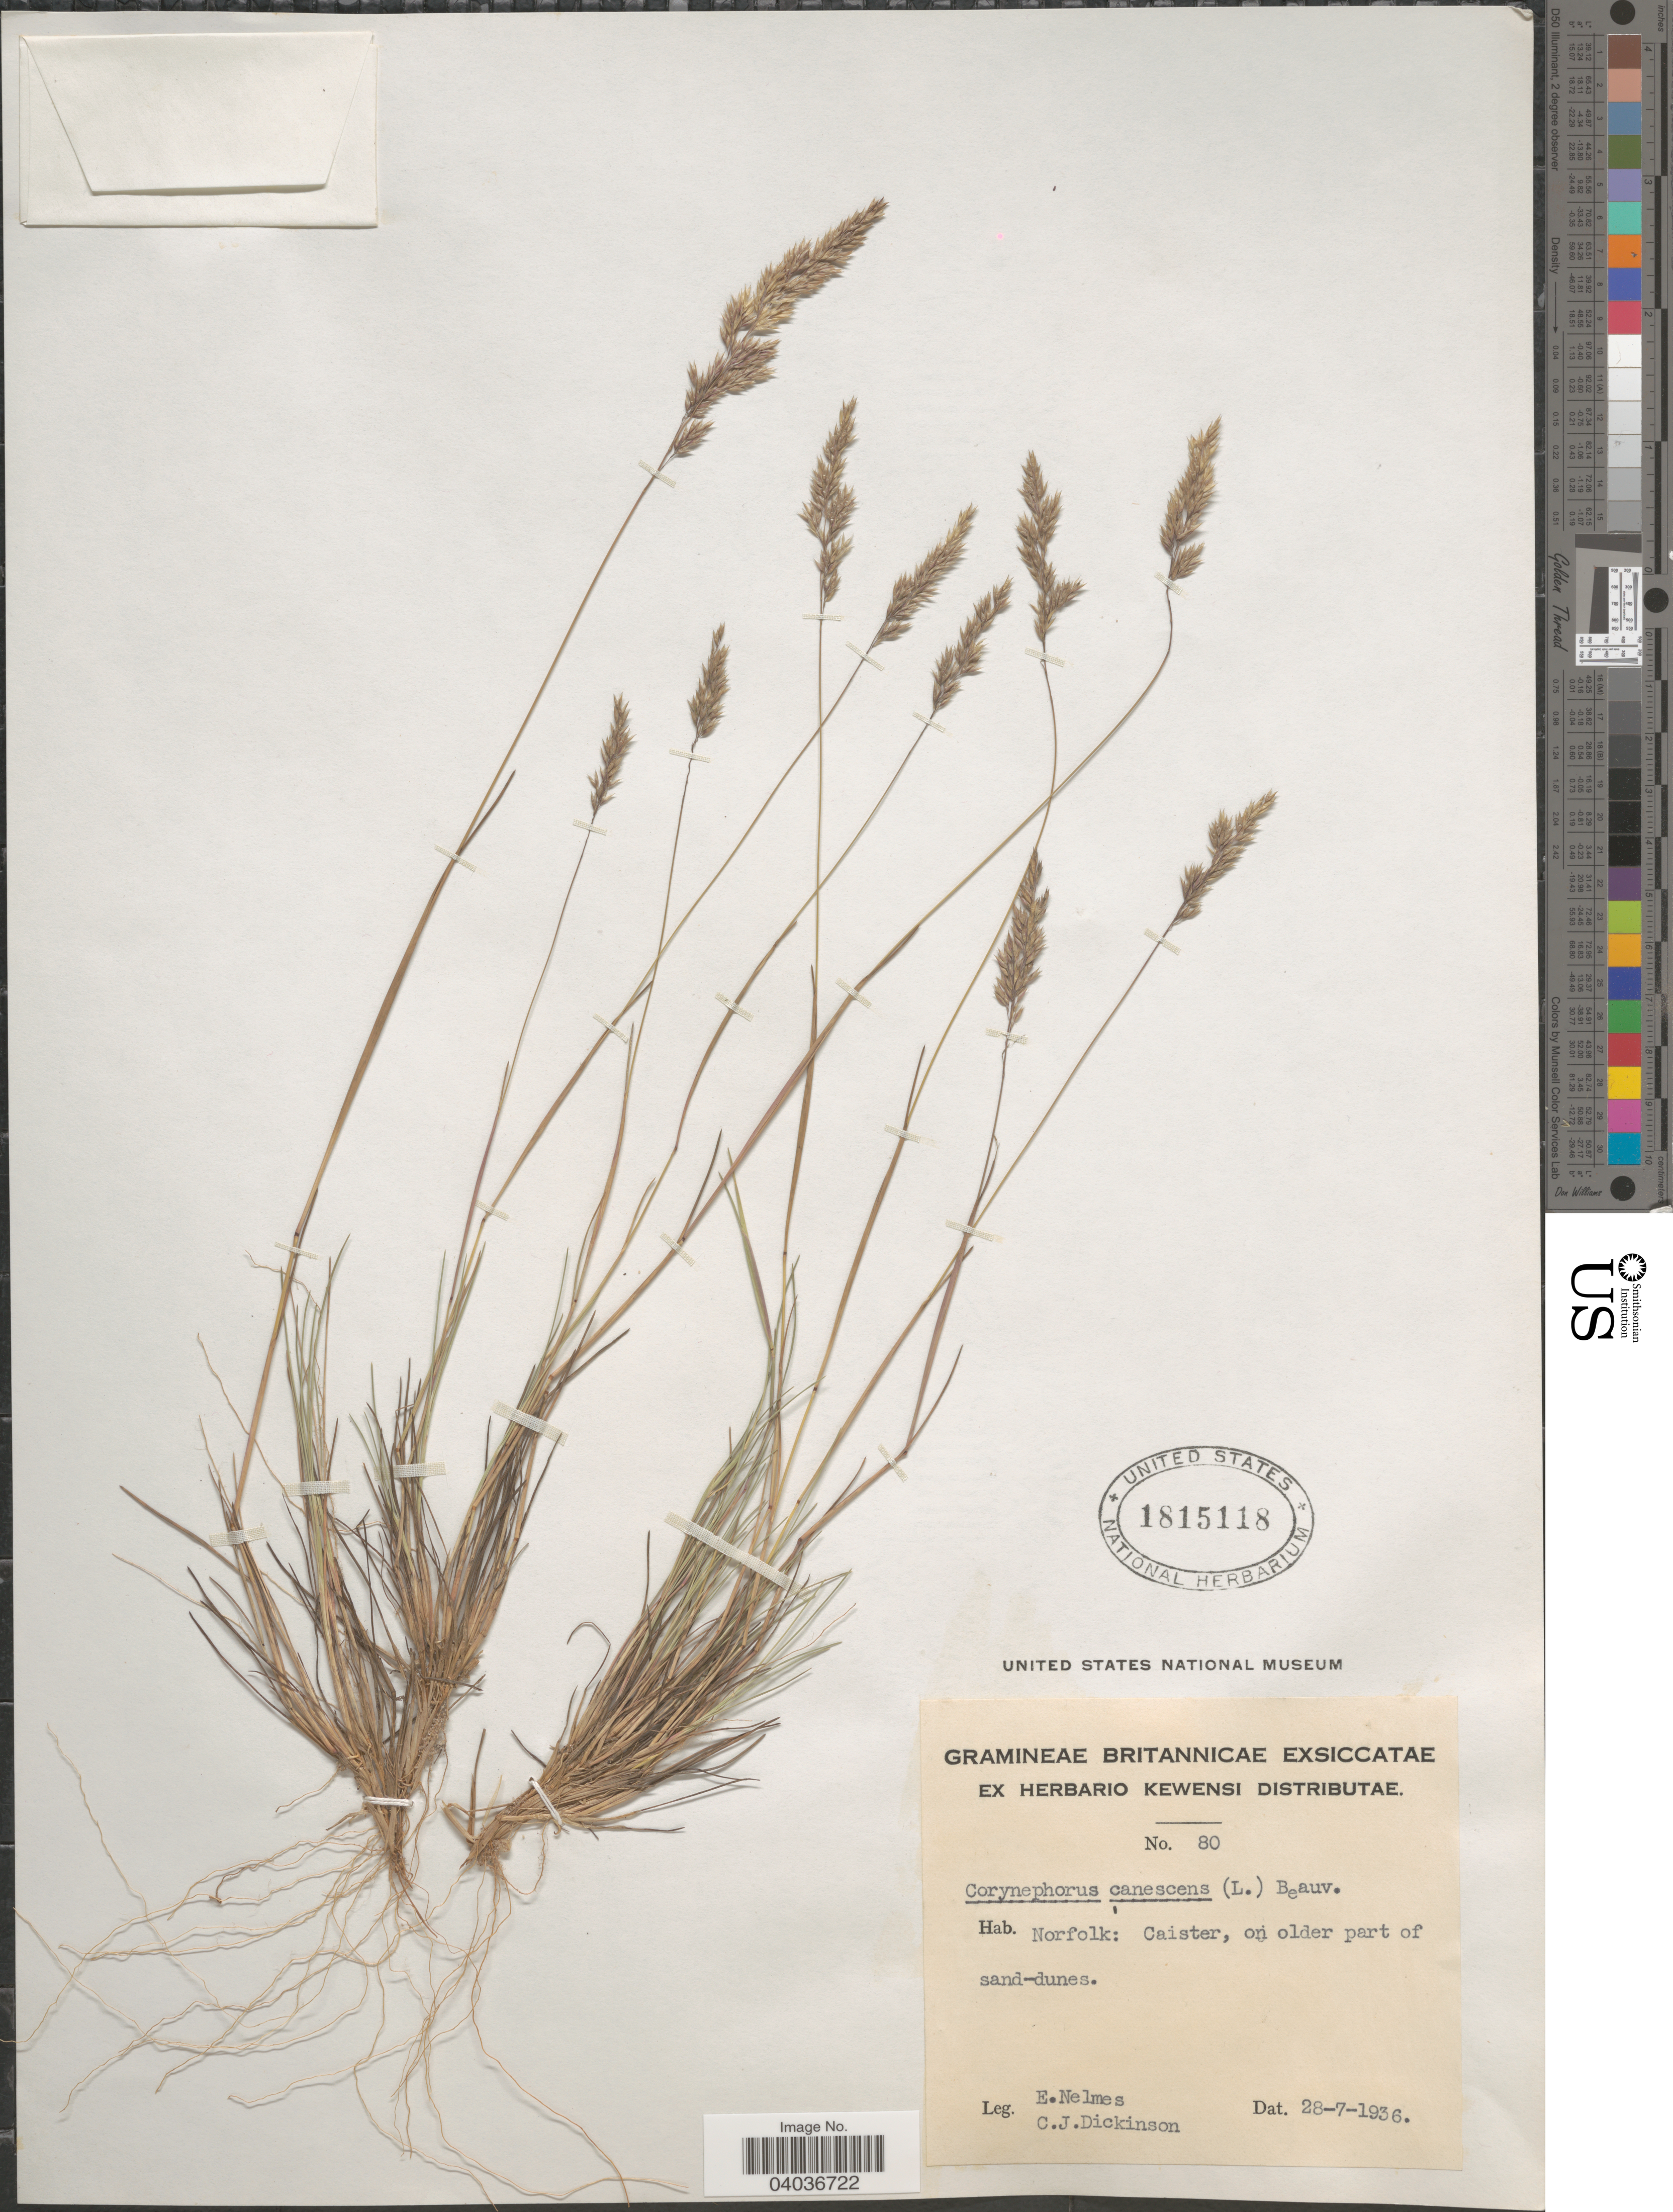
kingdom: Plantae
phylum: Tracheophyta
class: Liliopsida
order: Poales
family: Poaceae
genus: Corynephorus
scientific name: Corynephorus canescens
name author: (L, MEL) P. Beauv.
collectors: E. Nelmes & C. Dickinson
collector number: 80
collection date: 1936-07-28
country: Australia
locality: Norfolk: Caister, on older part of sand-dunes.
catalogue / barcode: US 1815118